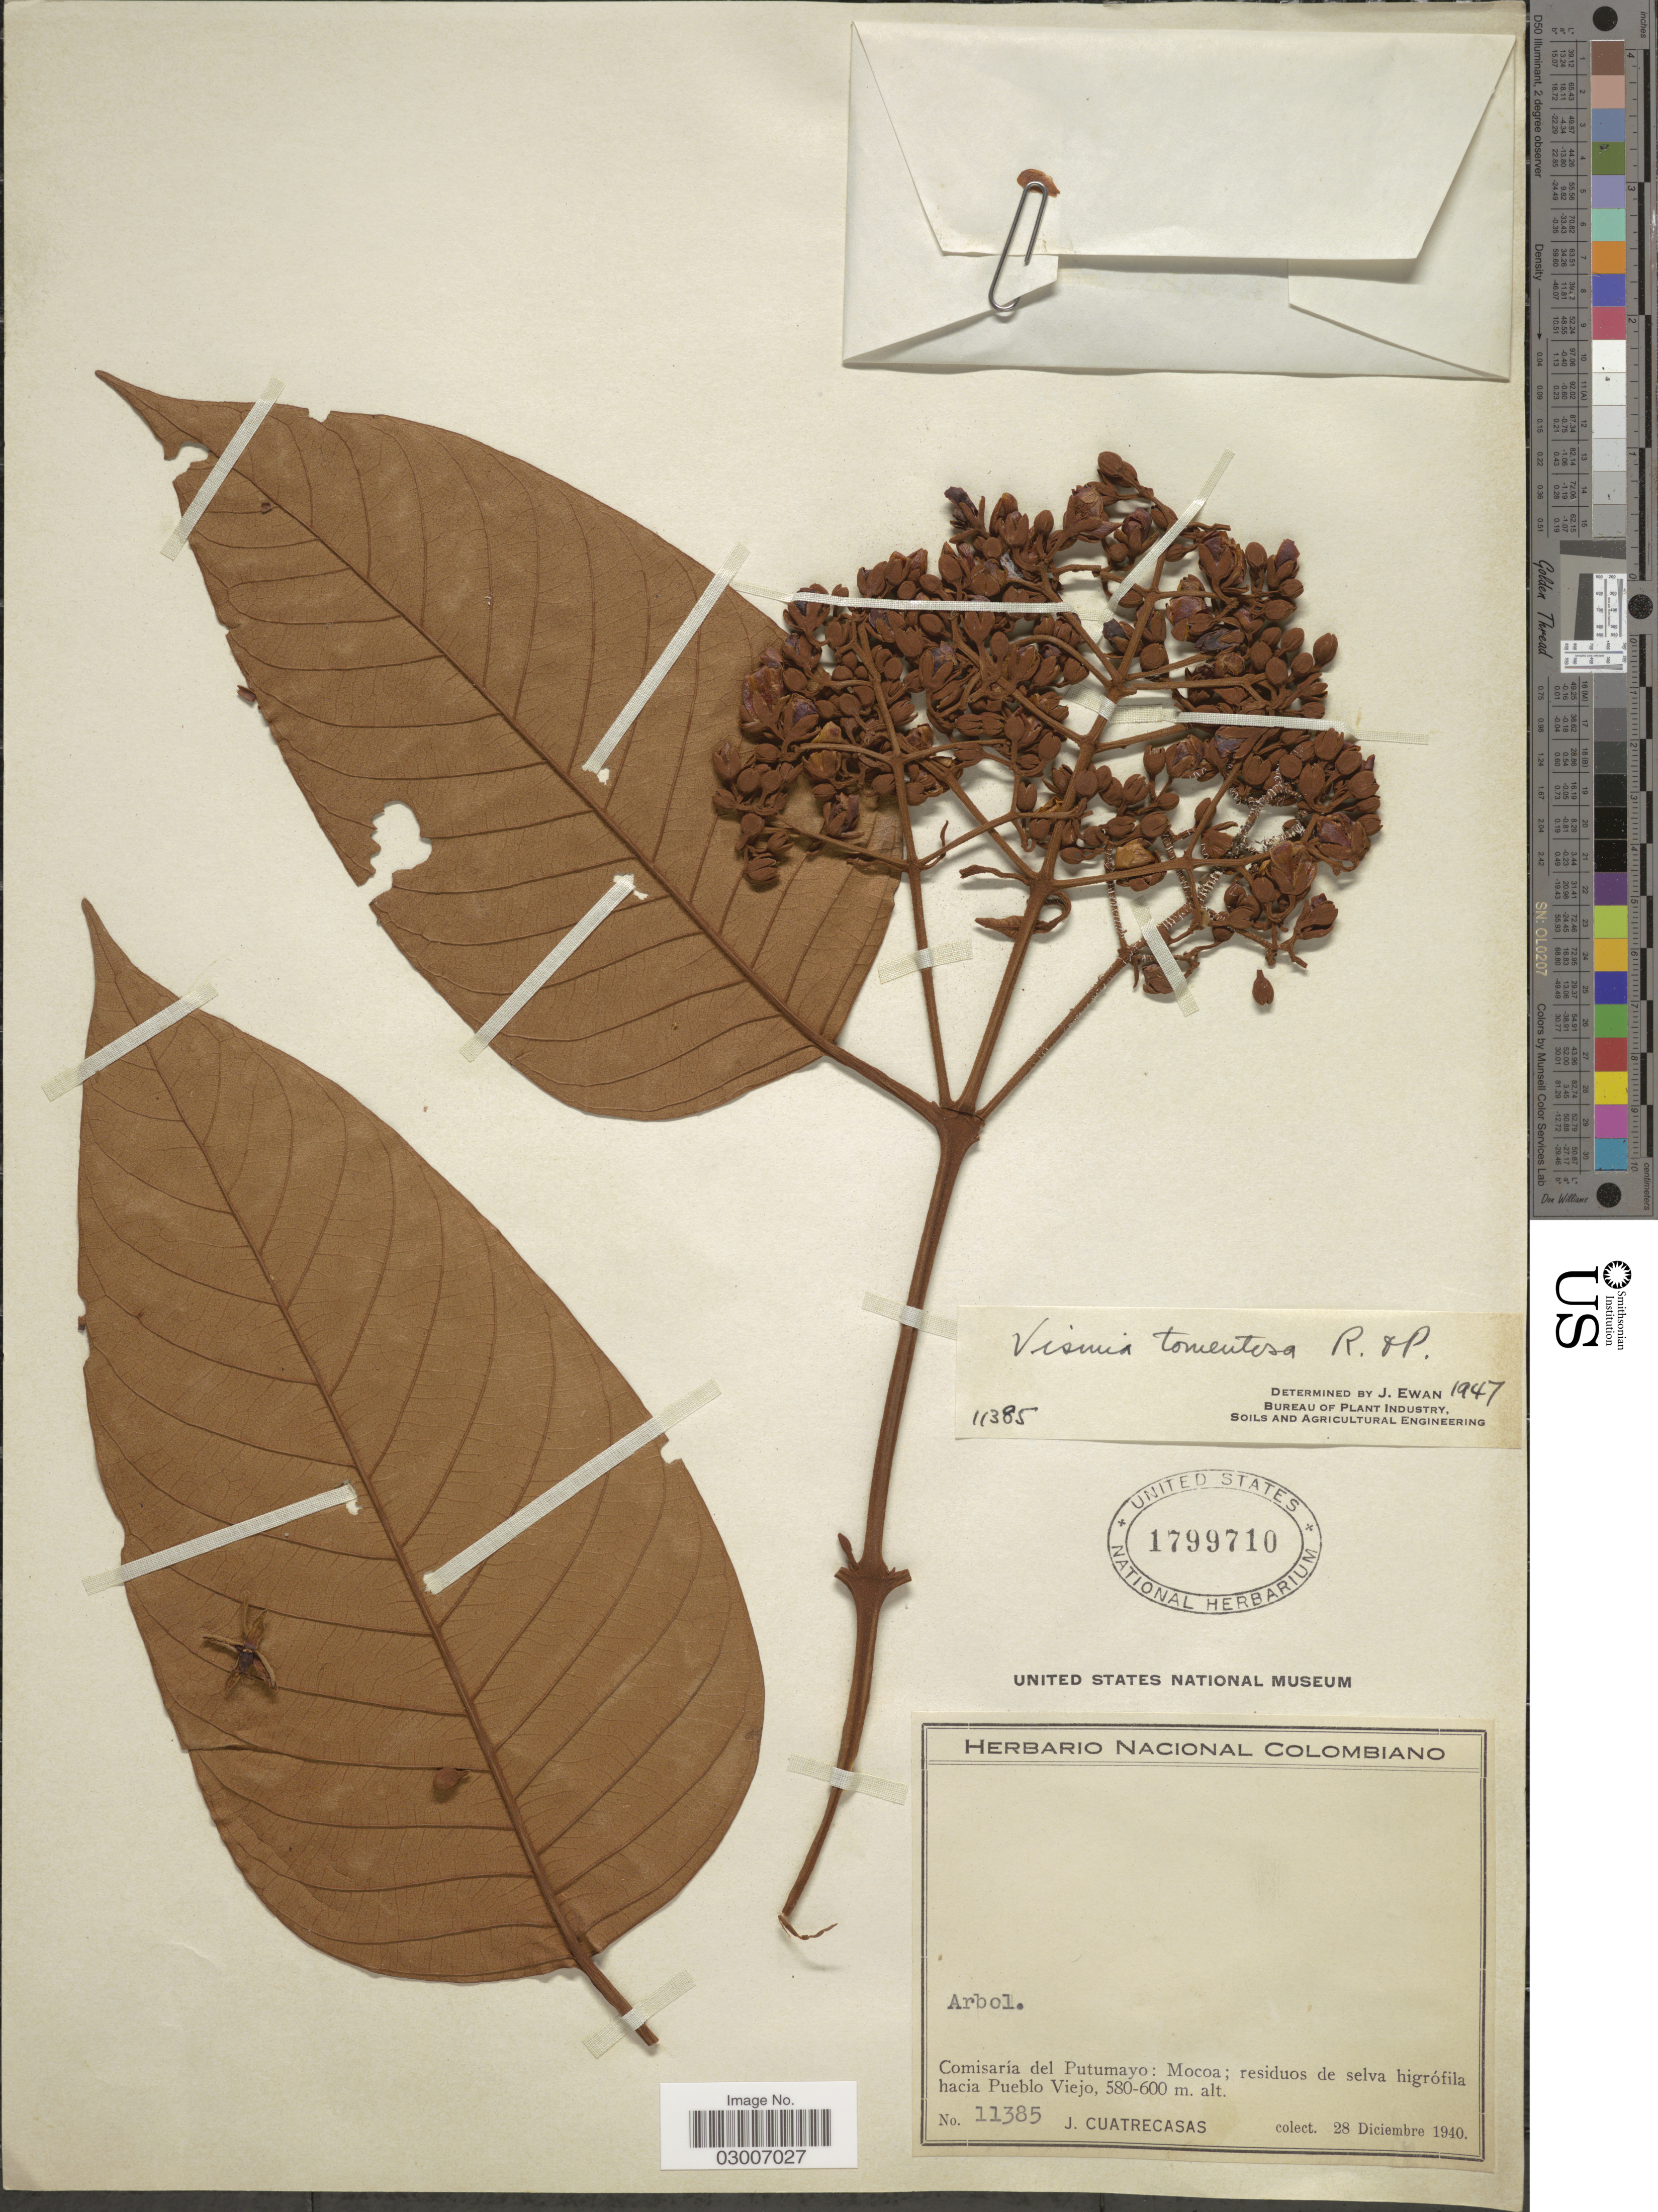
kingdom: Plantae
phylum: Tracheophyta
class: Magnoliopsida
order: Malpighiales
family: Hypericaceae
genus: Vismia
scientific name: Vismia tomentosa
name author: Ruiz & Pav.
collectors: J. Cuatrecasas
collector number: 11385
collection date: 1940-12-28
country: Colombia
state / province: Putumayo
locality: Comisaría del Putumayo: Mocoa; residuos de selva higrófila hacia Pueblo Viejo.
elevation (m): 580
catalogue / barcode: US 1799710